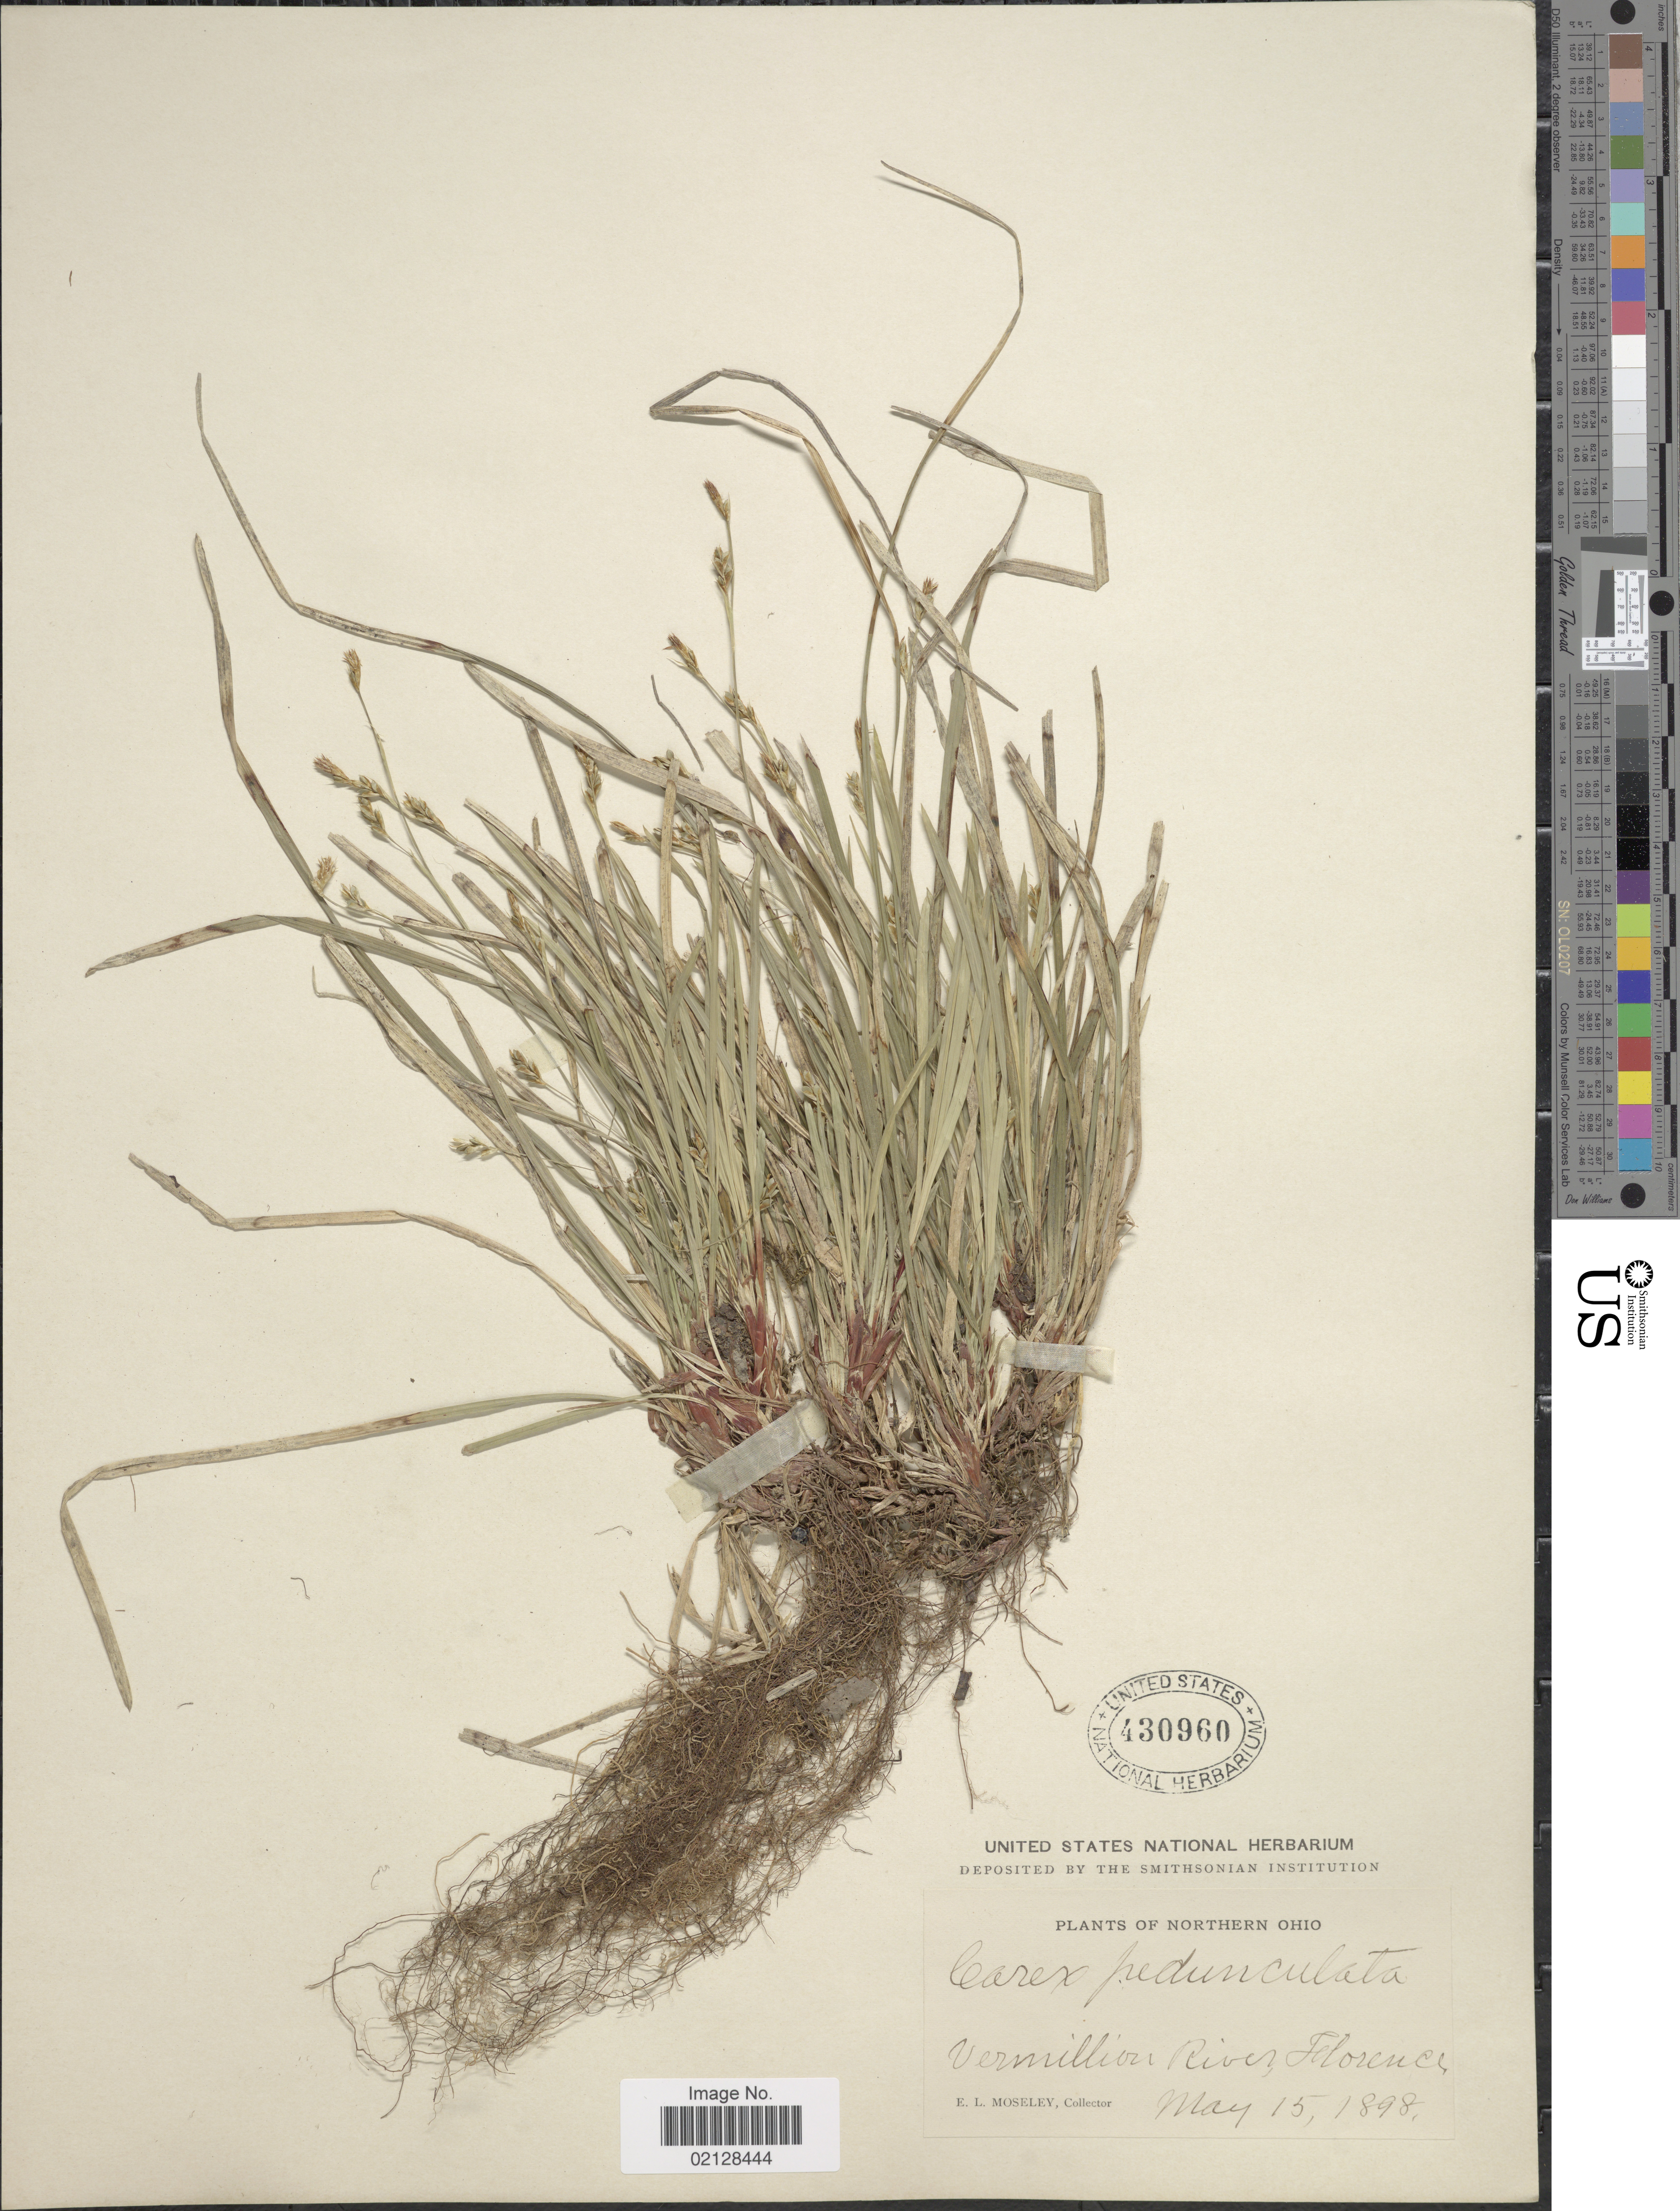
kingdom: Plantae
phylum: Tracheophyta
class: Liliopsida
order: Poales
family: Cyperaceae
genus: Carex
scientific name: Carex pedunculata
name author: Muhl. ex Willd.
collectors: E. Moseley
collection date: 1898-05-15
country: United States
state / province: Ohio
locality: Northern Ohio, Vermillion River Florence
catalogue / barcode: US 430960